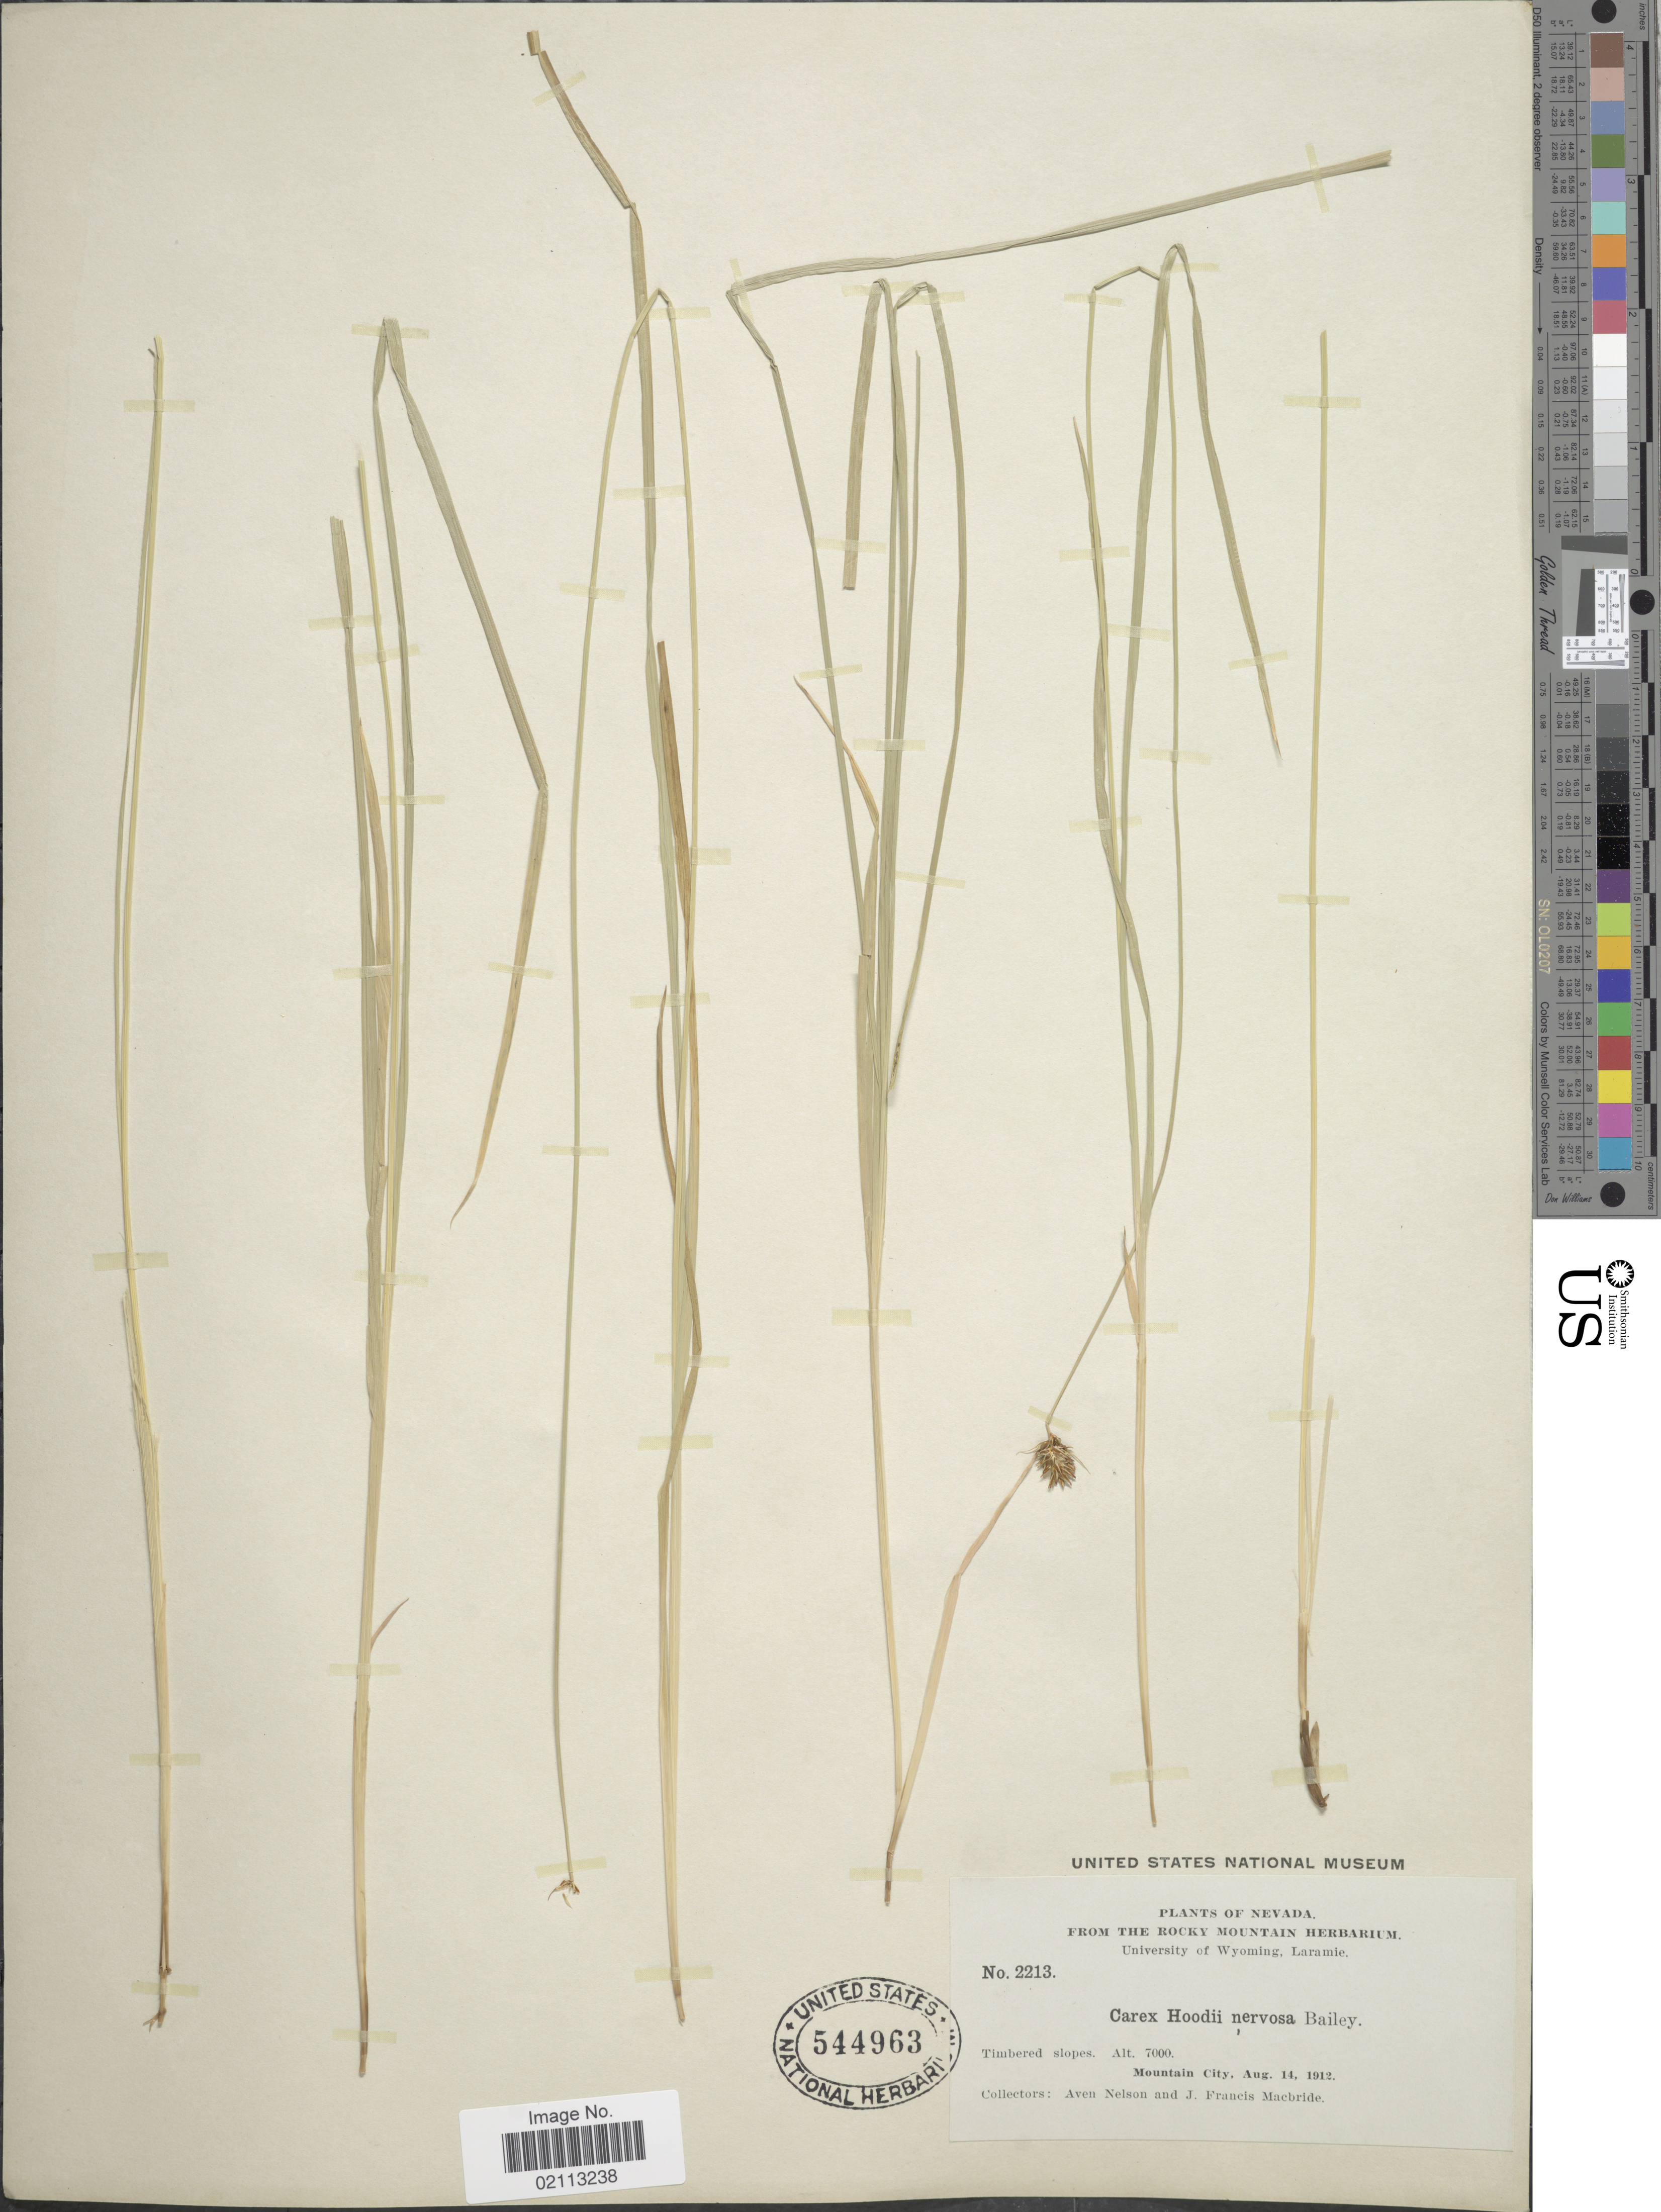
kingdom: Plantae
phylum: Tracheophyta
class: Liliopsida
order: Poales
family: Cyperaceae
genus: Carex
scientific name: Carex hoodii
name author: Boott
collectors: A. Nelson & J. F. Macbride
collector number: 2213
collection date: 1912-08-14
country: United States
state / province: Nevada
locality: Mountain City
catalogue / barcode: US 544963